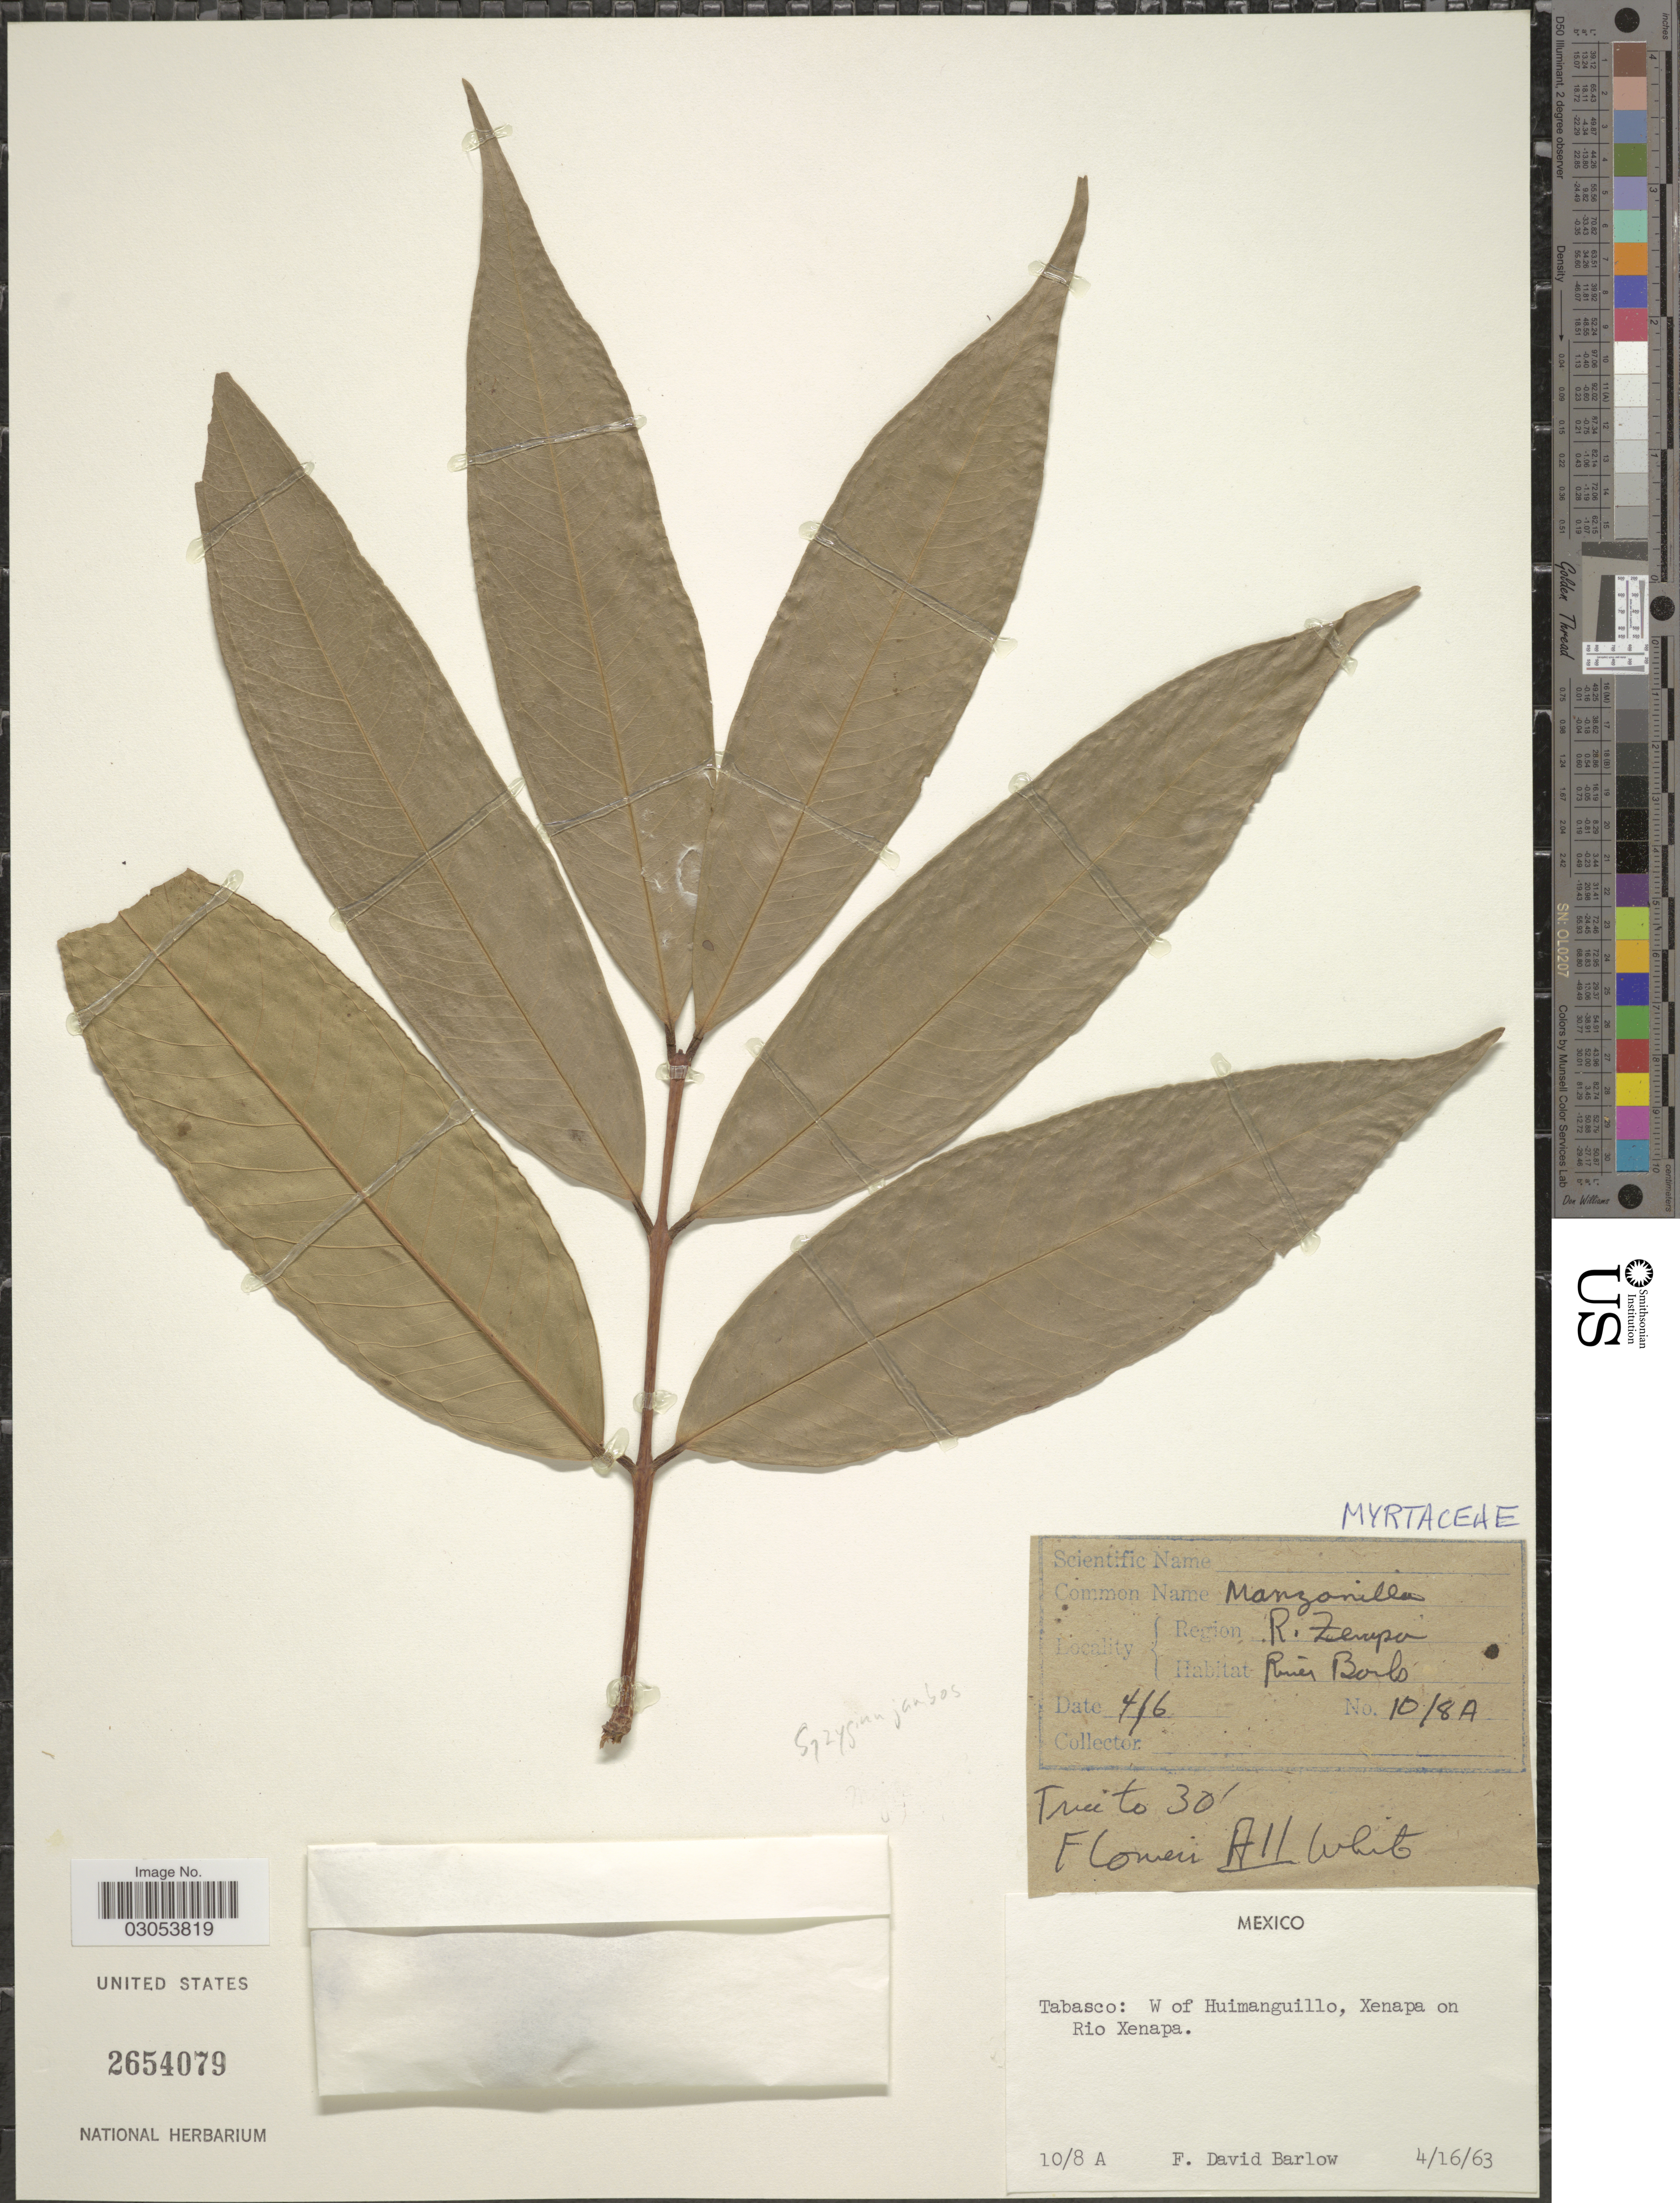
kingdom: Plantae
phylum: Tracheophyta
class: Magnoliopsida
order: Myrtales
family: Myrtaceae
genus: Syzygium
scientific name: Syzygium jambos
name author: (L.) Alston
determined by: Strong, Mark T., (BOT), Smithsonian Institution - National Museum of Natural History (UNITED STATES)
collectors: F. D. Barlow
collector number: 10/8A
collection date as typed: Transcribed d/m/y: 16/4/63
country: Mexico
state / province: Tabasco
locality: W of Huimanguillo, Xenapa on Rio Xenapa.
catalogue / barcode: US 2654079